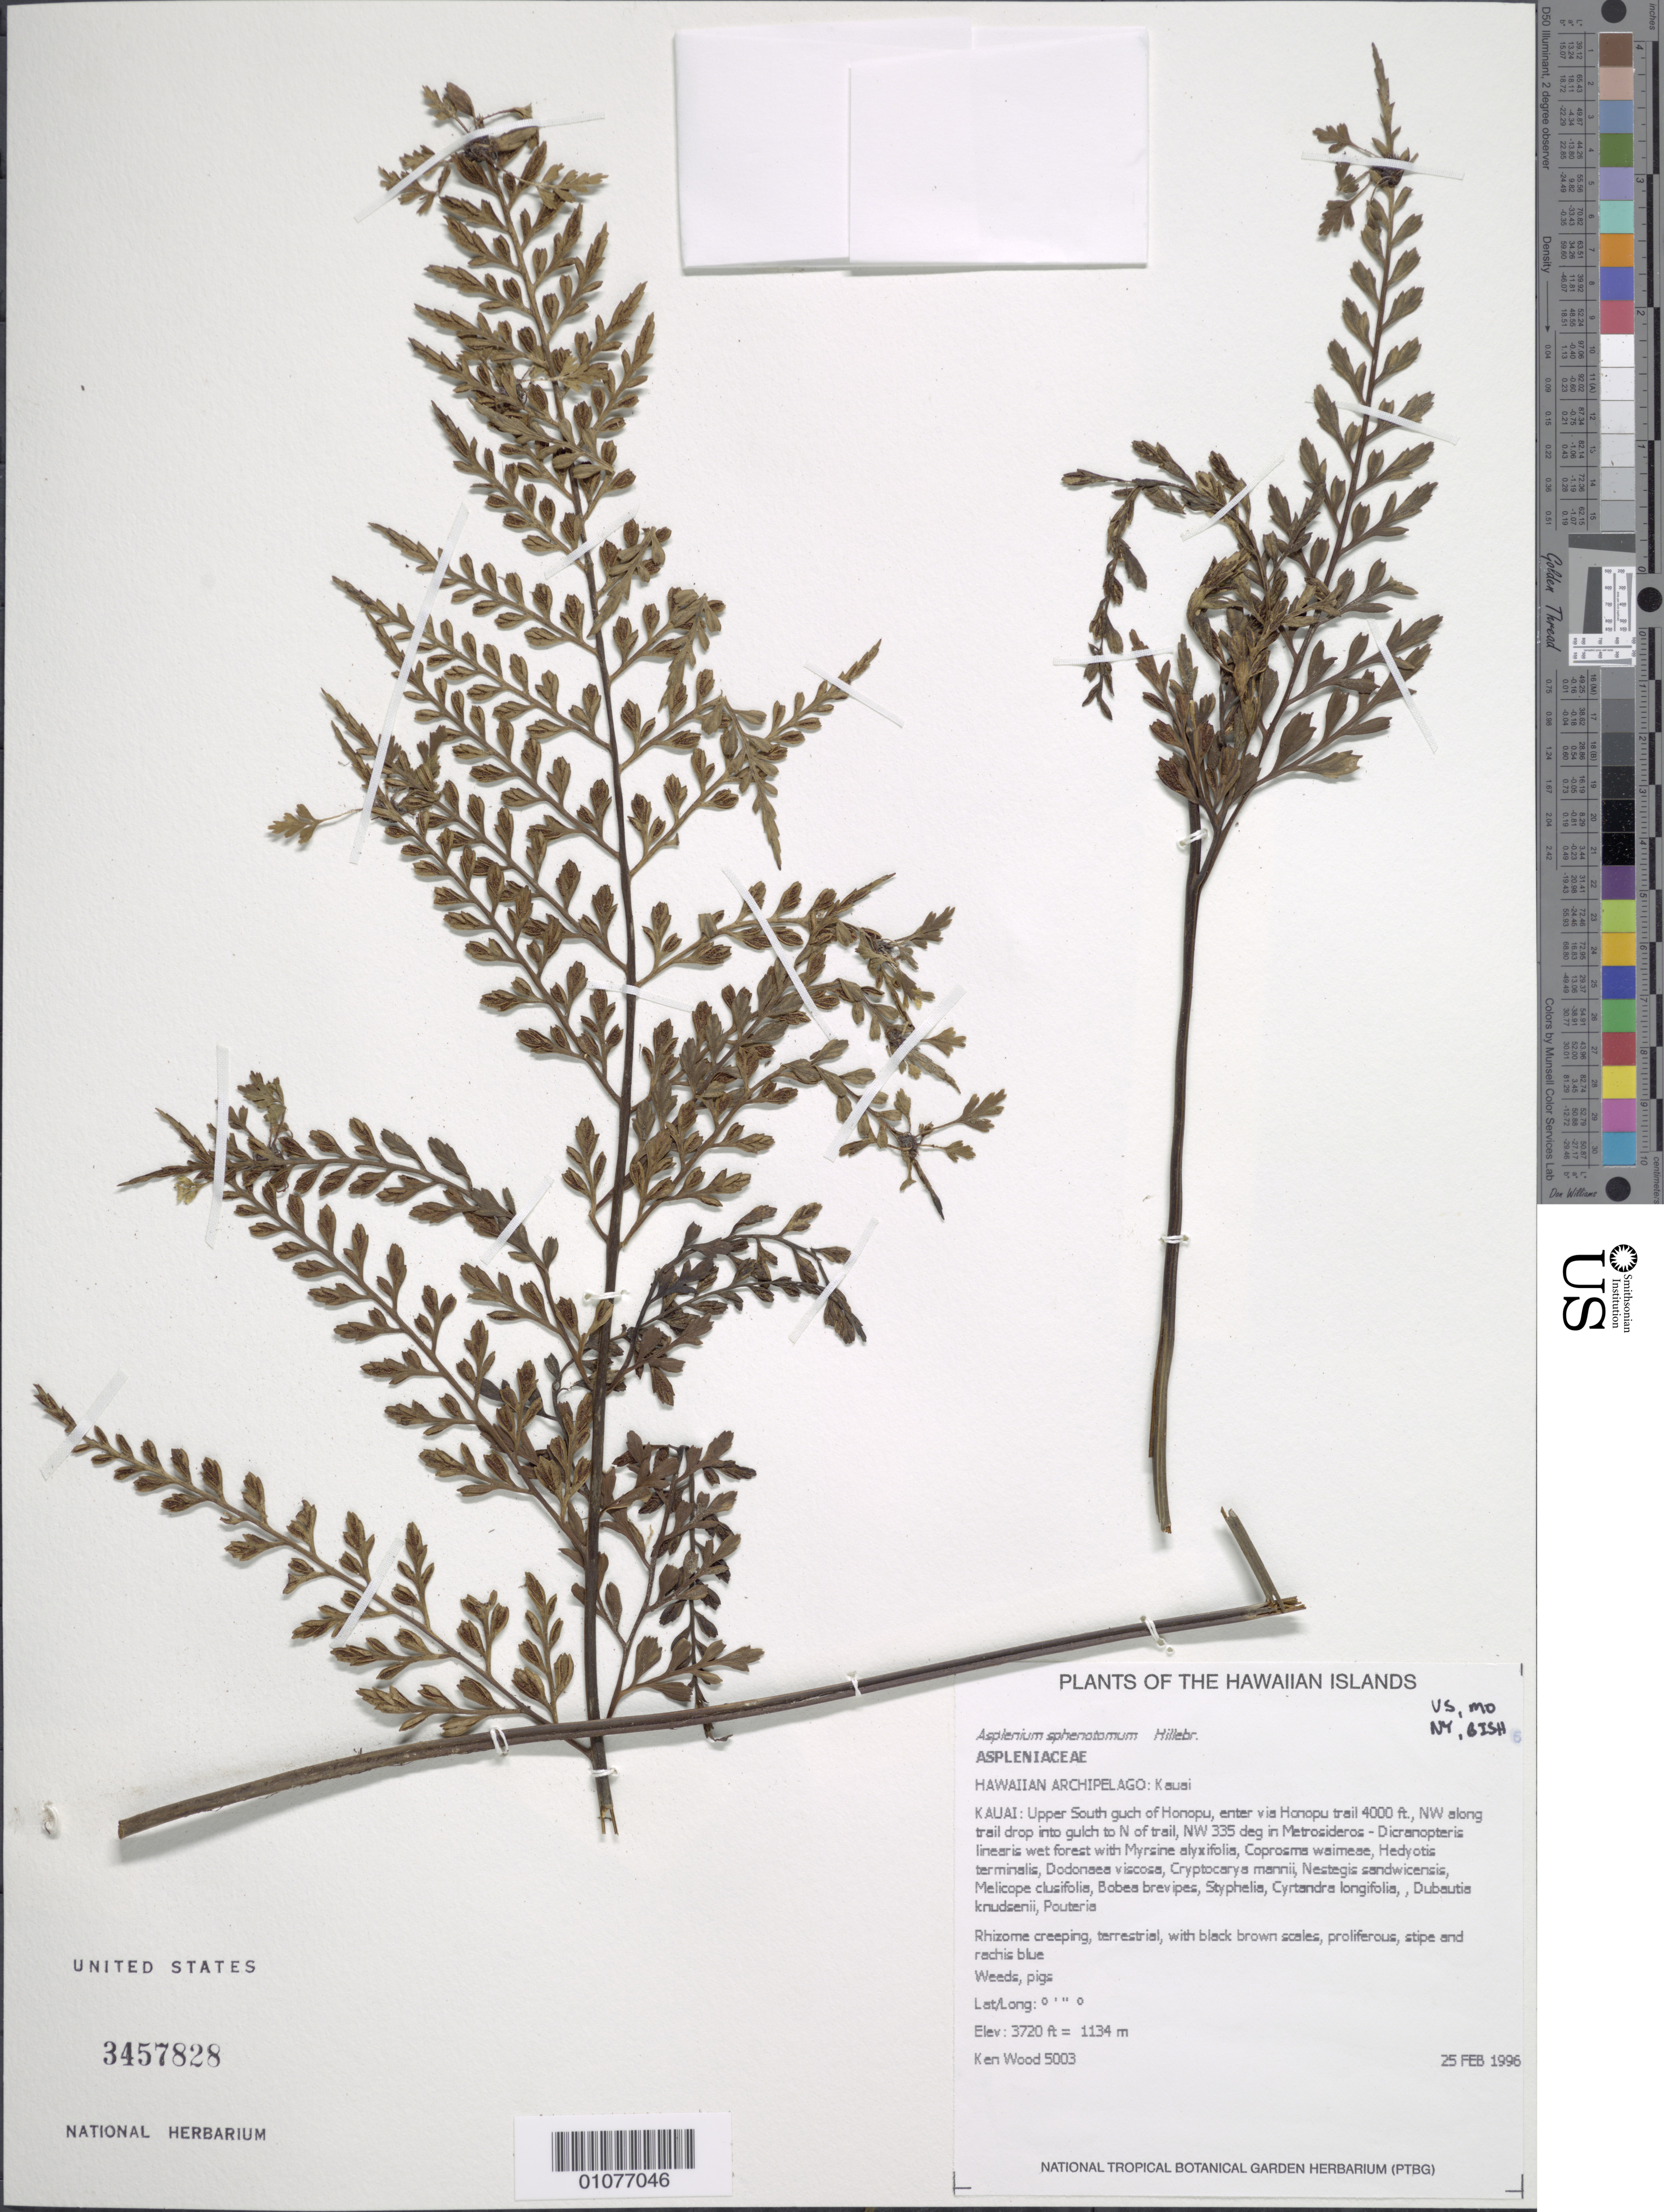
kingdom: Plantae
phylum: Tracheophyta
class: Polypodiopsida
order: Polypodiales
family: Aspleniaceae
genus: Asplenium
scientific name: Asplenium sphenotomum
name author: Hillebr.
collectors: K. R. Wood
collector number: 5003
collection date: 1996-02-25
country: United States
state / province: Hawaii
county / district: Kauai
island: Kaua'i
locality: Upper S gulch of Honopu, enter via Honopu trail 4000 ft, NW along trail drop into gulch to N of trail, NW 335 deg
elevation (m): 1134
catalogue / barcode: US 3457828